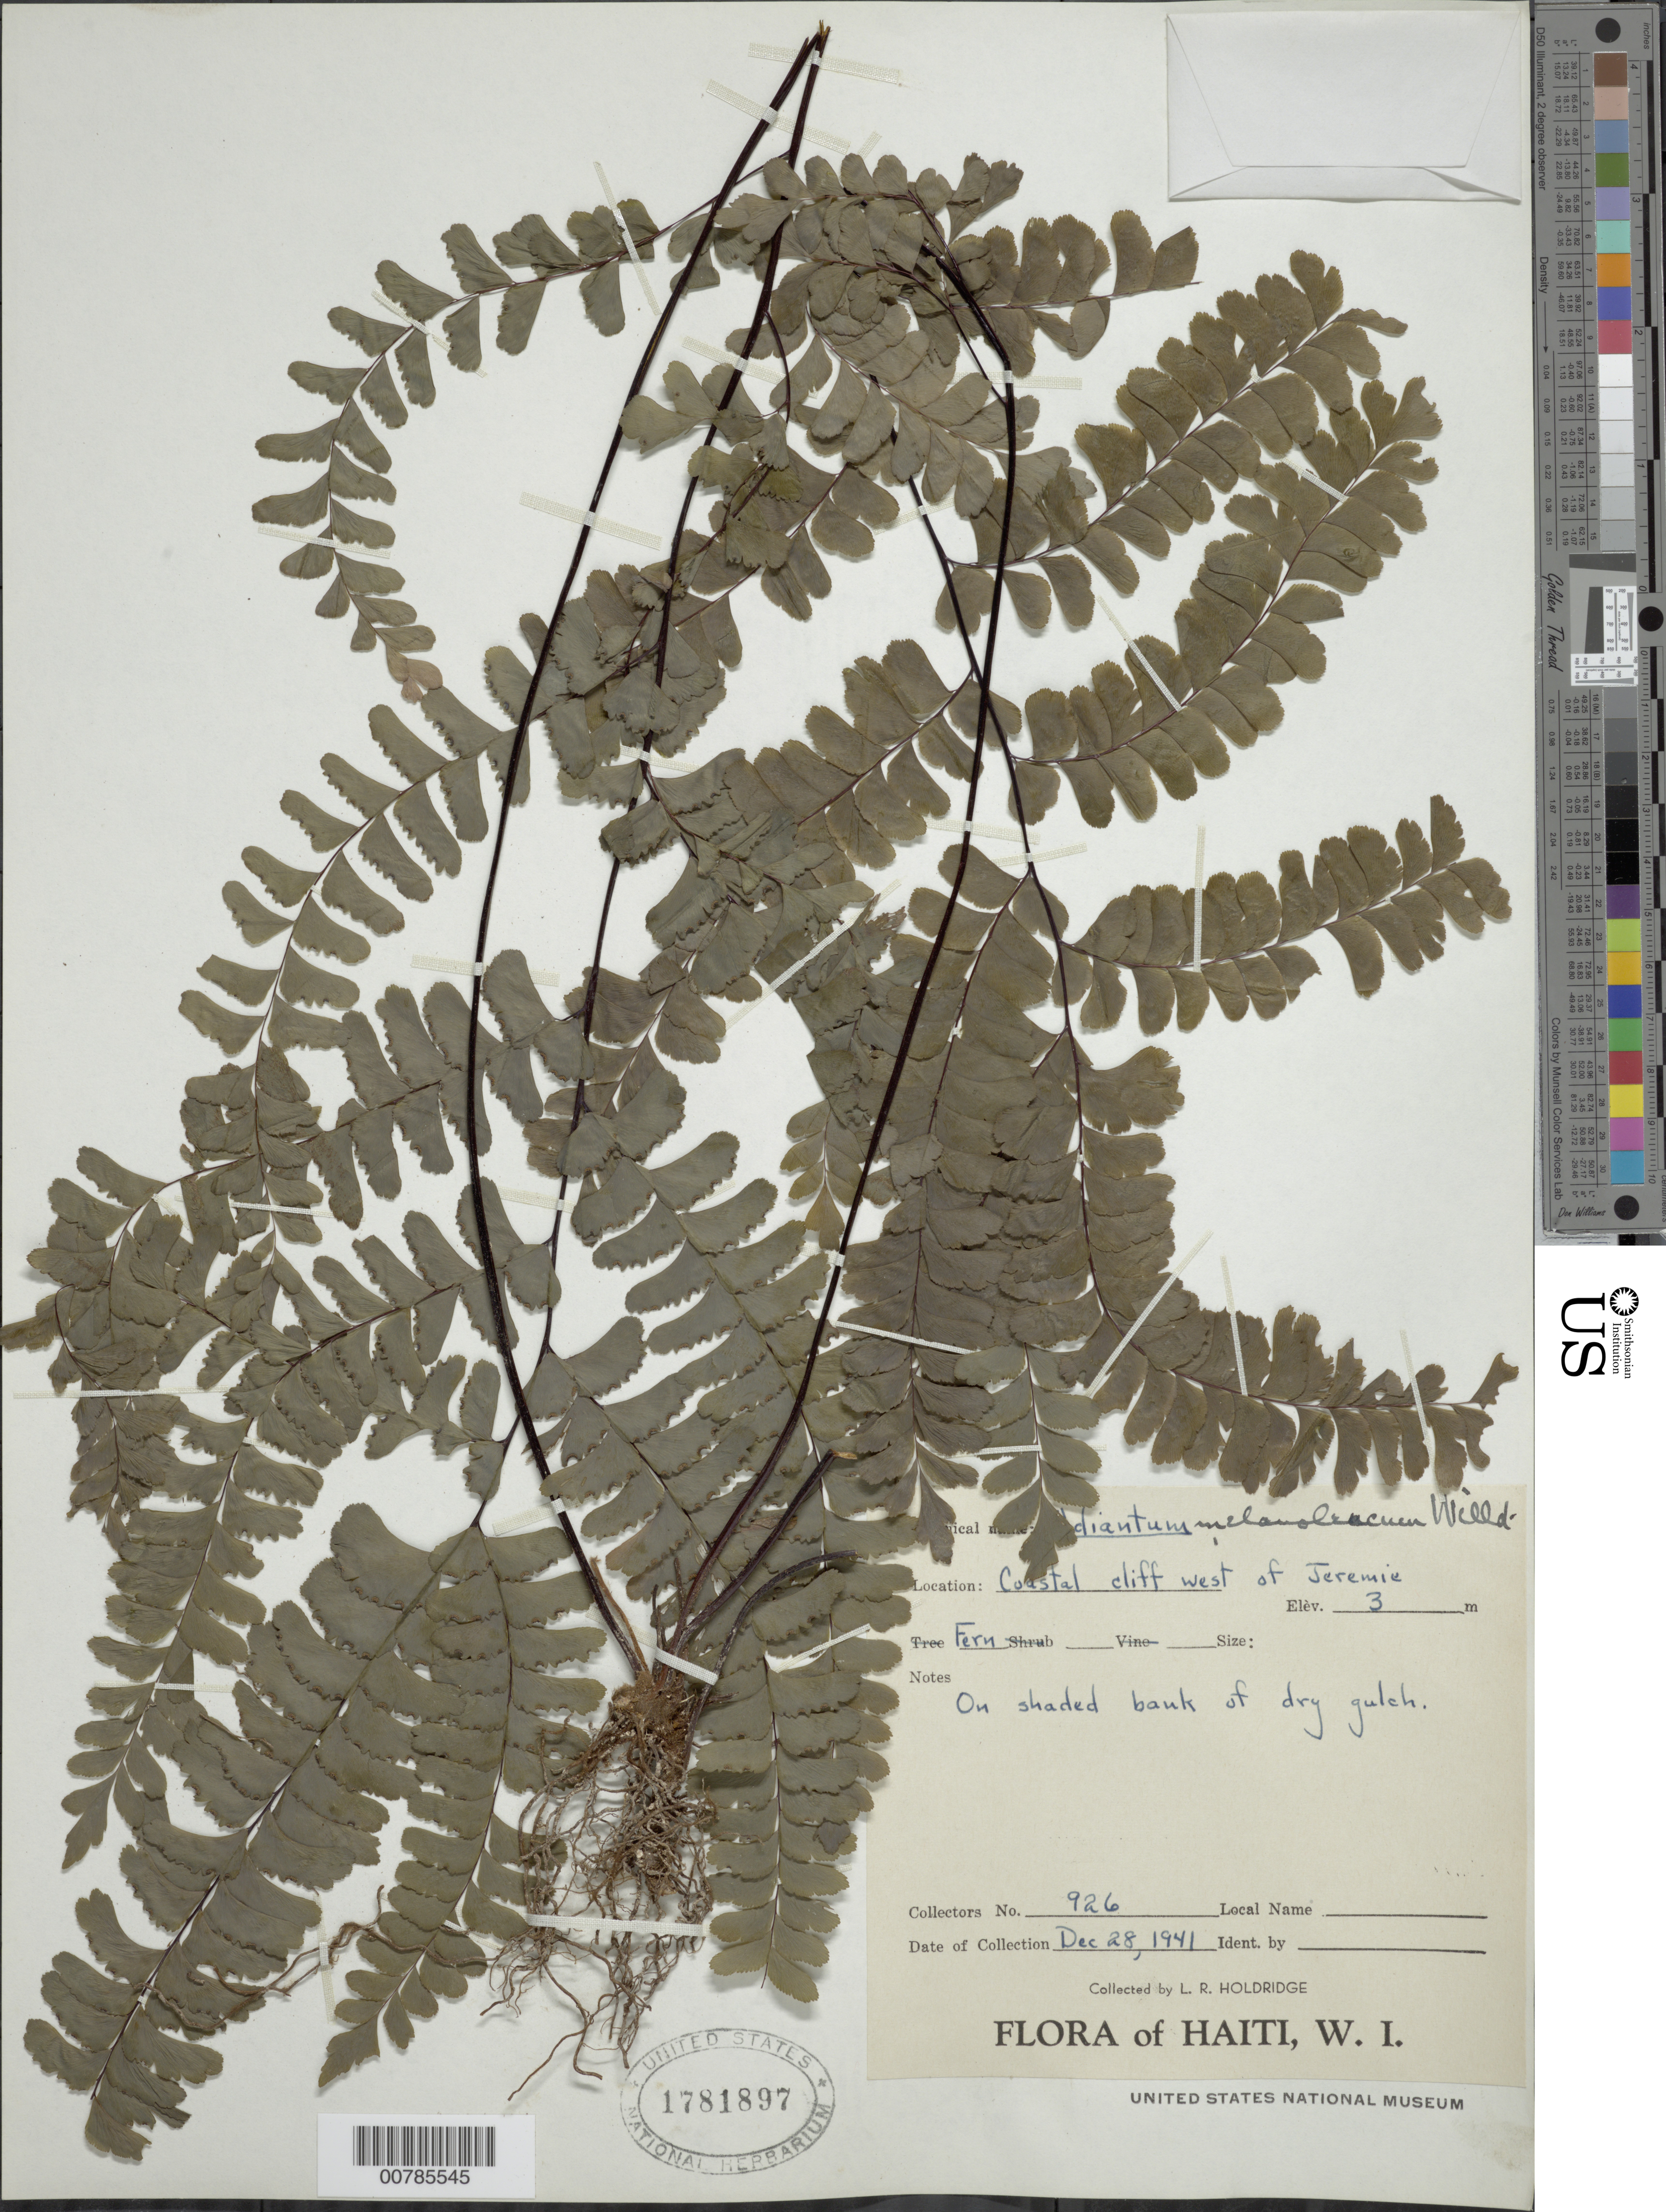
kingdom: Plantae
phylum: Tracheophyta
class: Polypodiopsida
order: Polypodiales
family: Pteridaceae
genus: Adiantum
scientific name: Adiantum melanoleucum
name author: Willd.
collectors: L. Holdridge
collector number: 926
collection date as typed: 28 Dec 1941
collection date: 1941-12-28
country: Haiti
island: Hispaniola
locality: Jeremie, west of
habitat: Coastal cliff; on shaded bank of dry gulch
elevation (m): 3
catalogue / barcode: US 1781897